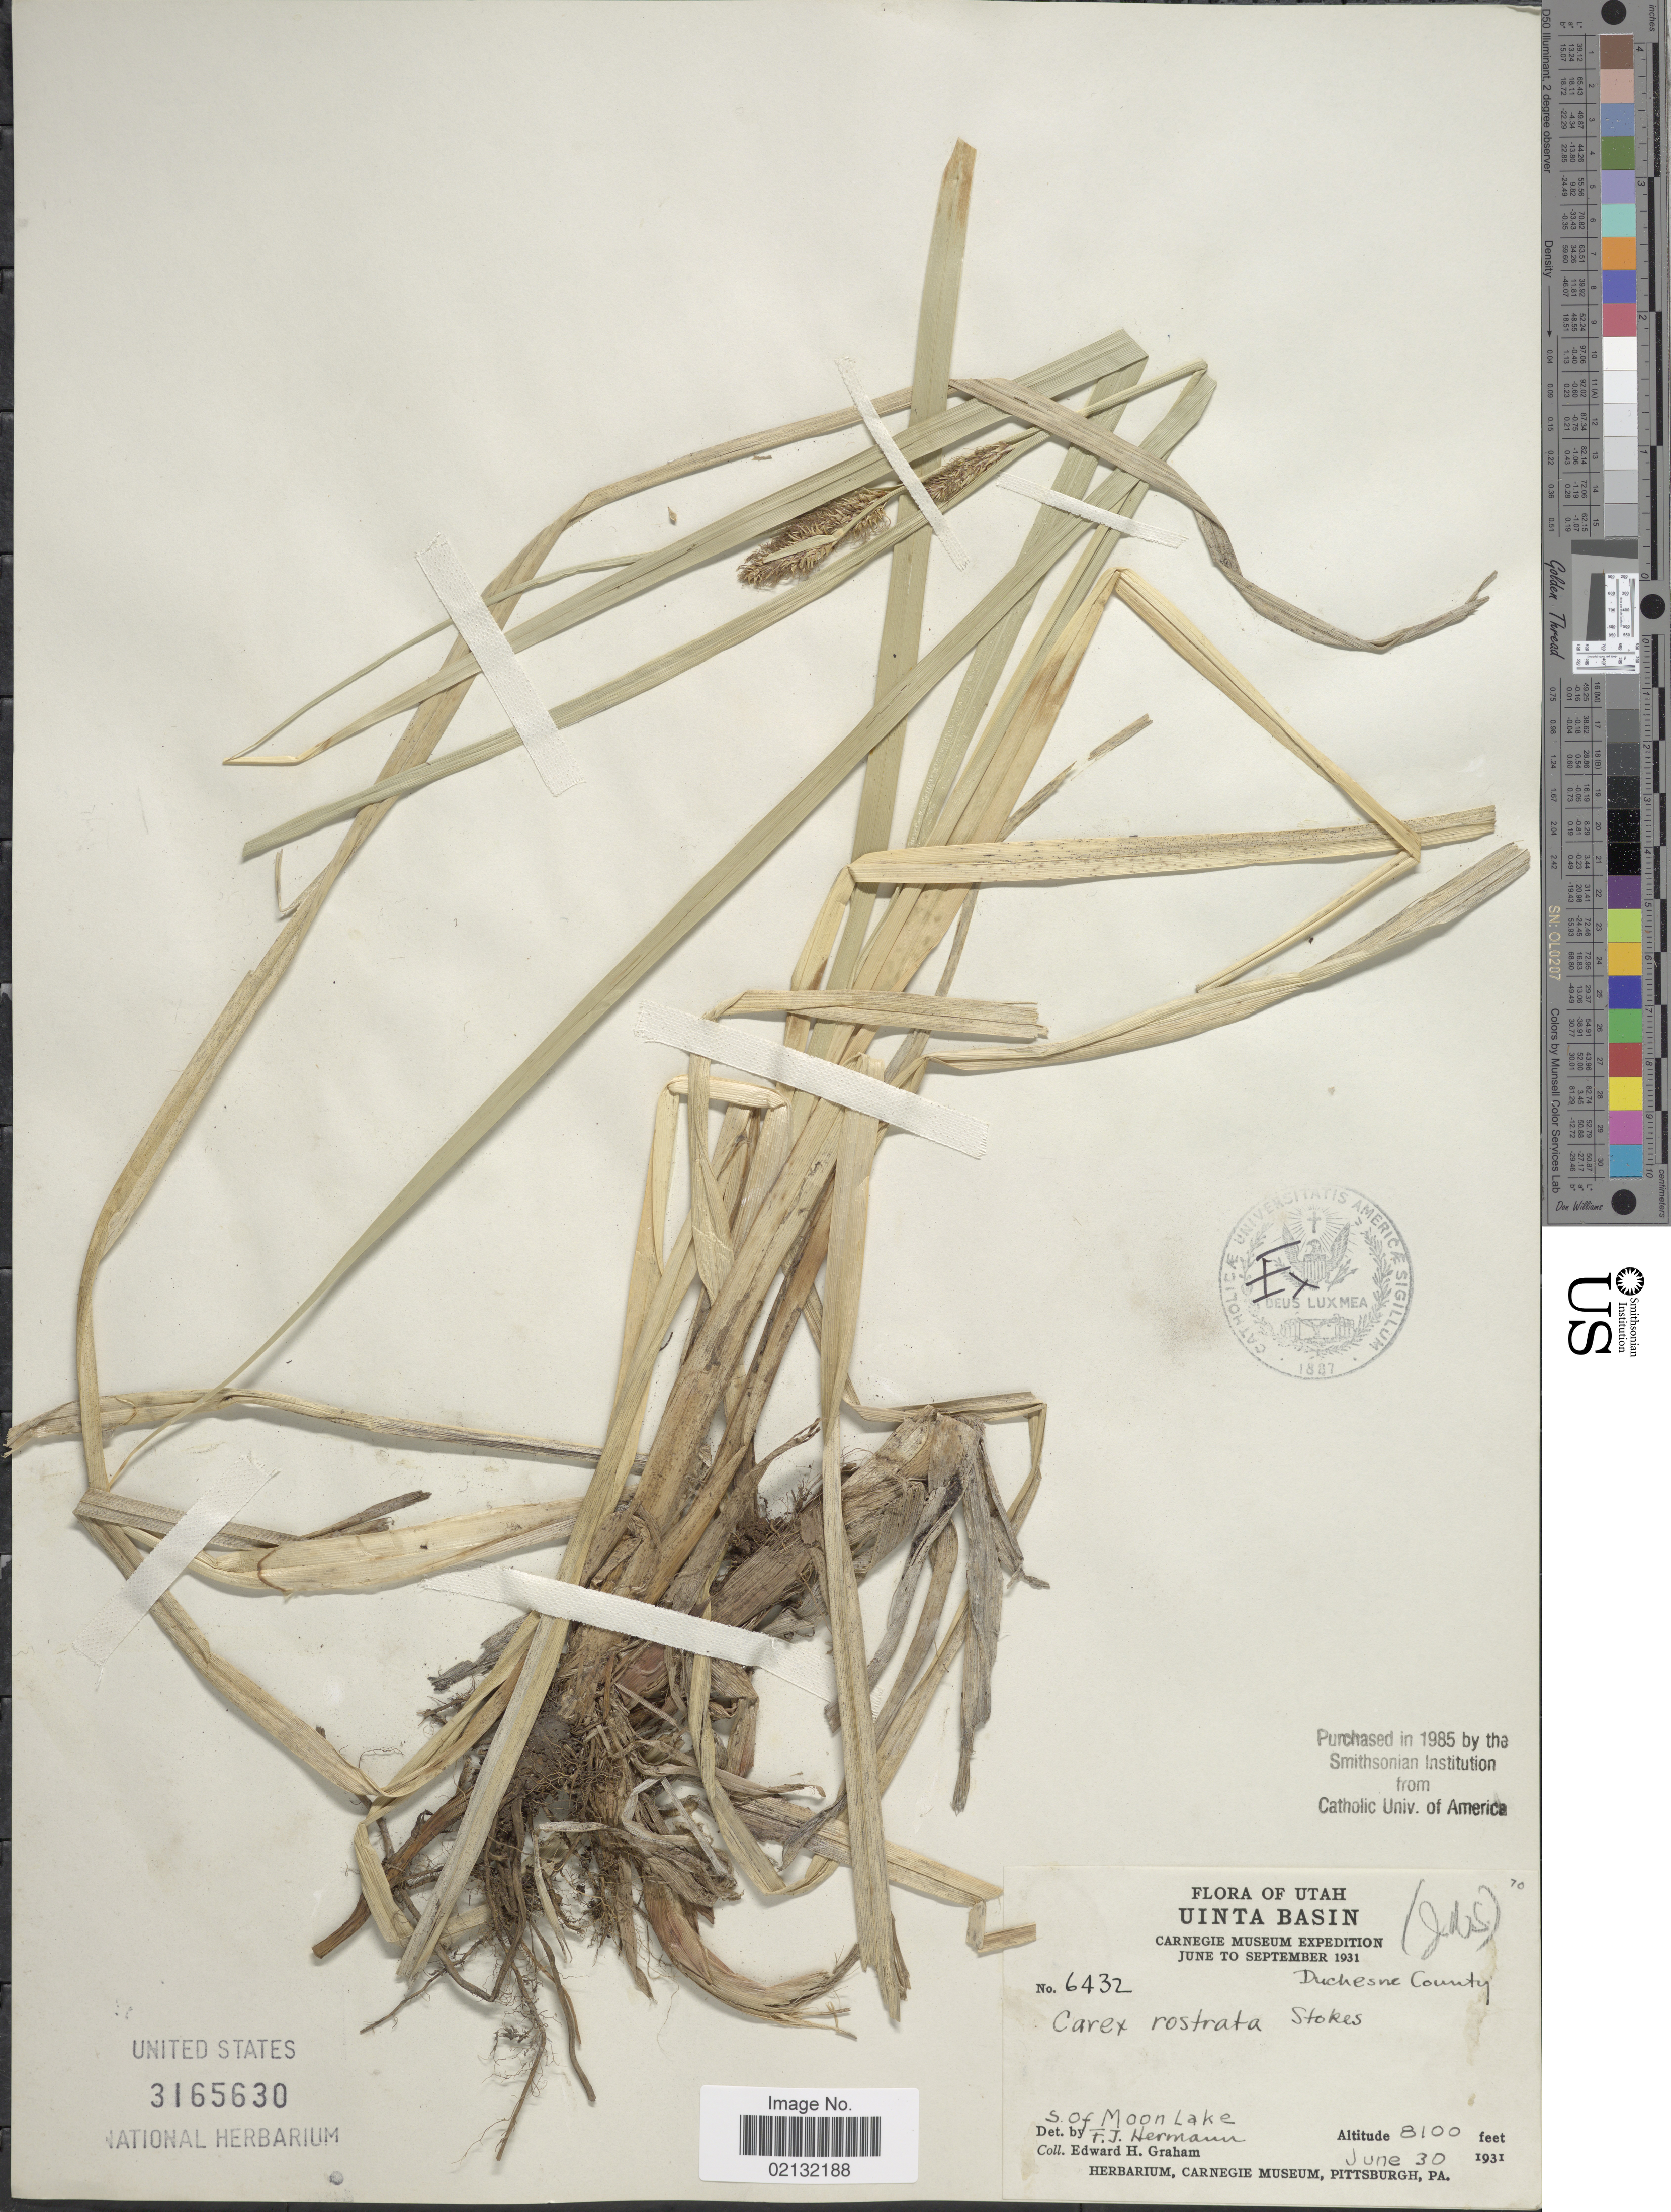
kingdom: Plantae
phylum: Tracheophyta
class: Liliopsida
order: Poales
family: Cyperaceae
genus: Carex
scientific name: Carex rostrata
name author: Stokes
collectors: E. H. Graham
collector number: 6432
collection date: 1931-06-30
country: United States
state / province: Utah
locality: Uinta Basin. S. of Moon Lake. Duchesne County.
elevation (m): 2469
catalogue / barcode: US 3165630